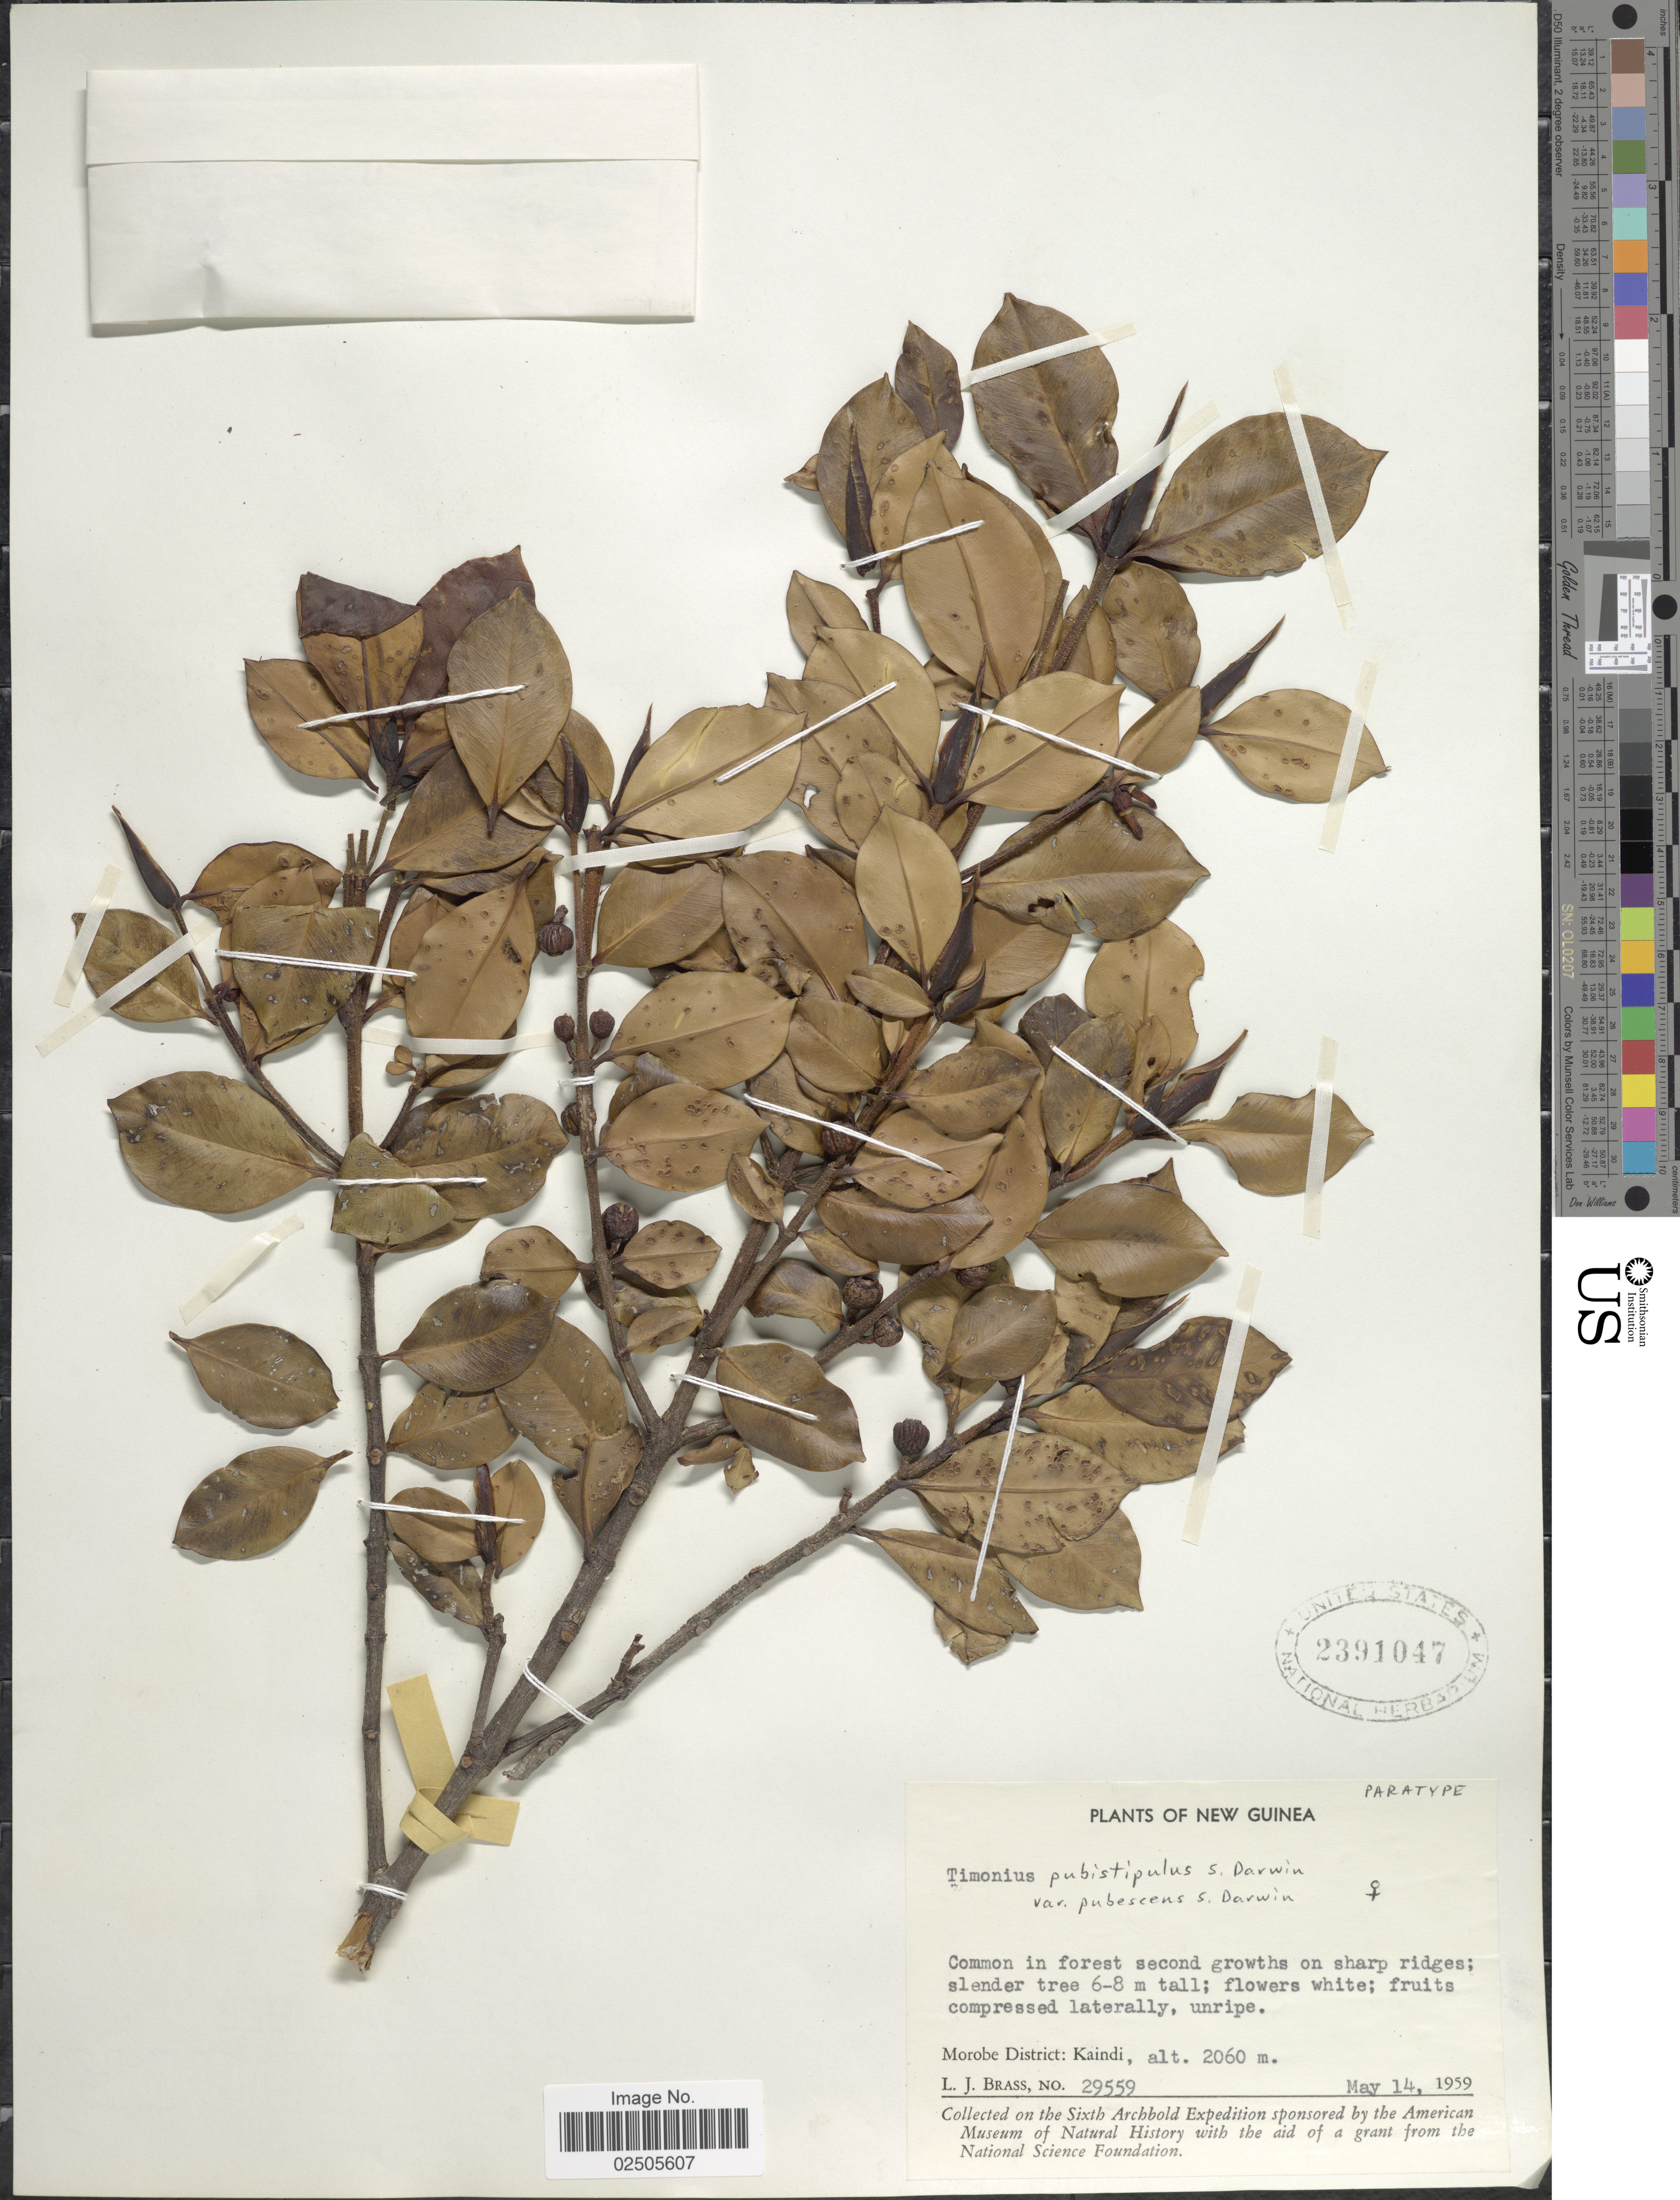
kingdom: Plantae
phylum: Tracheophyta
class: Magnoliopsida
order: Gentianales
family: Rubiaceae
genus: Timonius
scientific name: Timonius pubistipulus var. pubescens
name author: S.P. Darwin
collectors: L. J. Brass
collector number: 29559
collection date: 1959-05-14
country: Papua New Guinea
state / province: Morobe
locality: New Guinea, Morobe District: Kaindi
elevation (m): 2060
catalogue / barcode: US 2391047